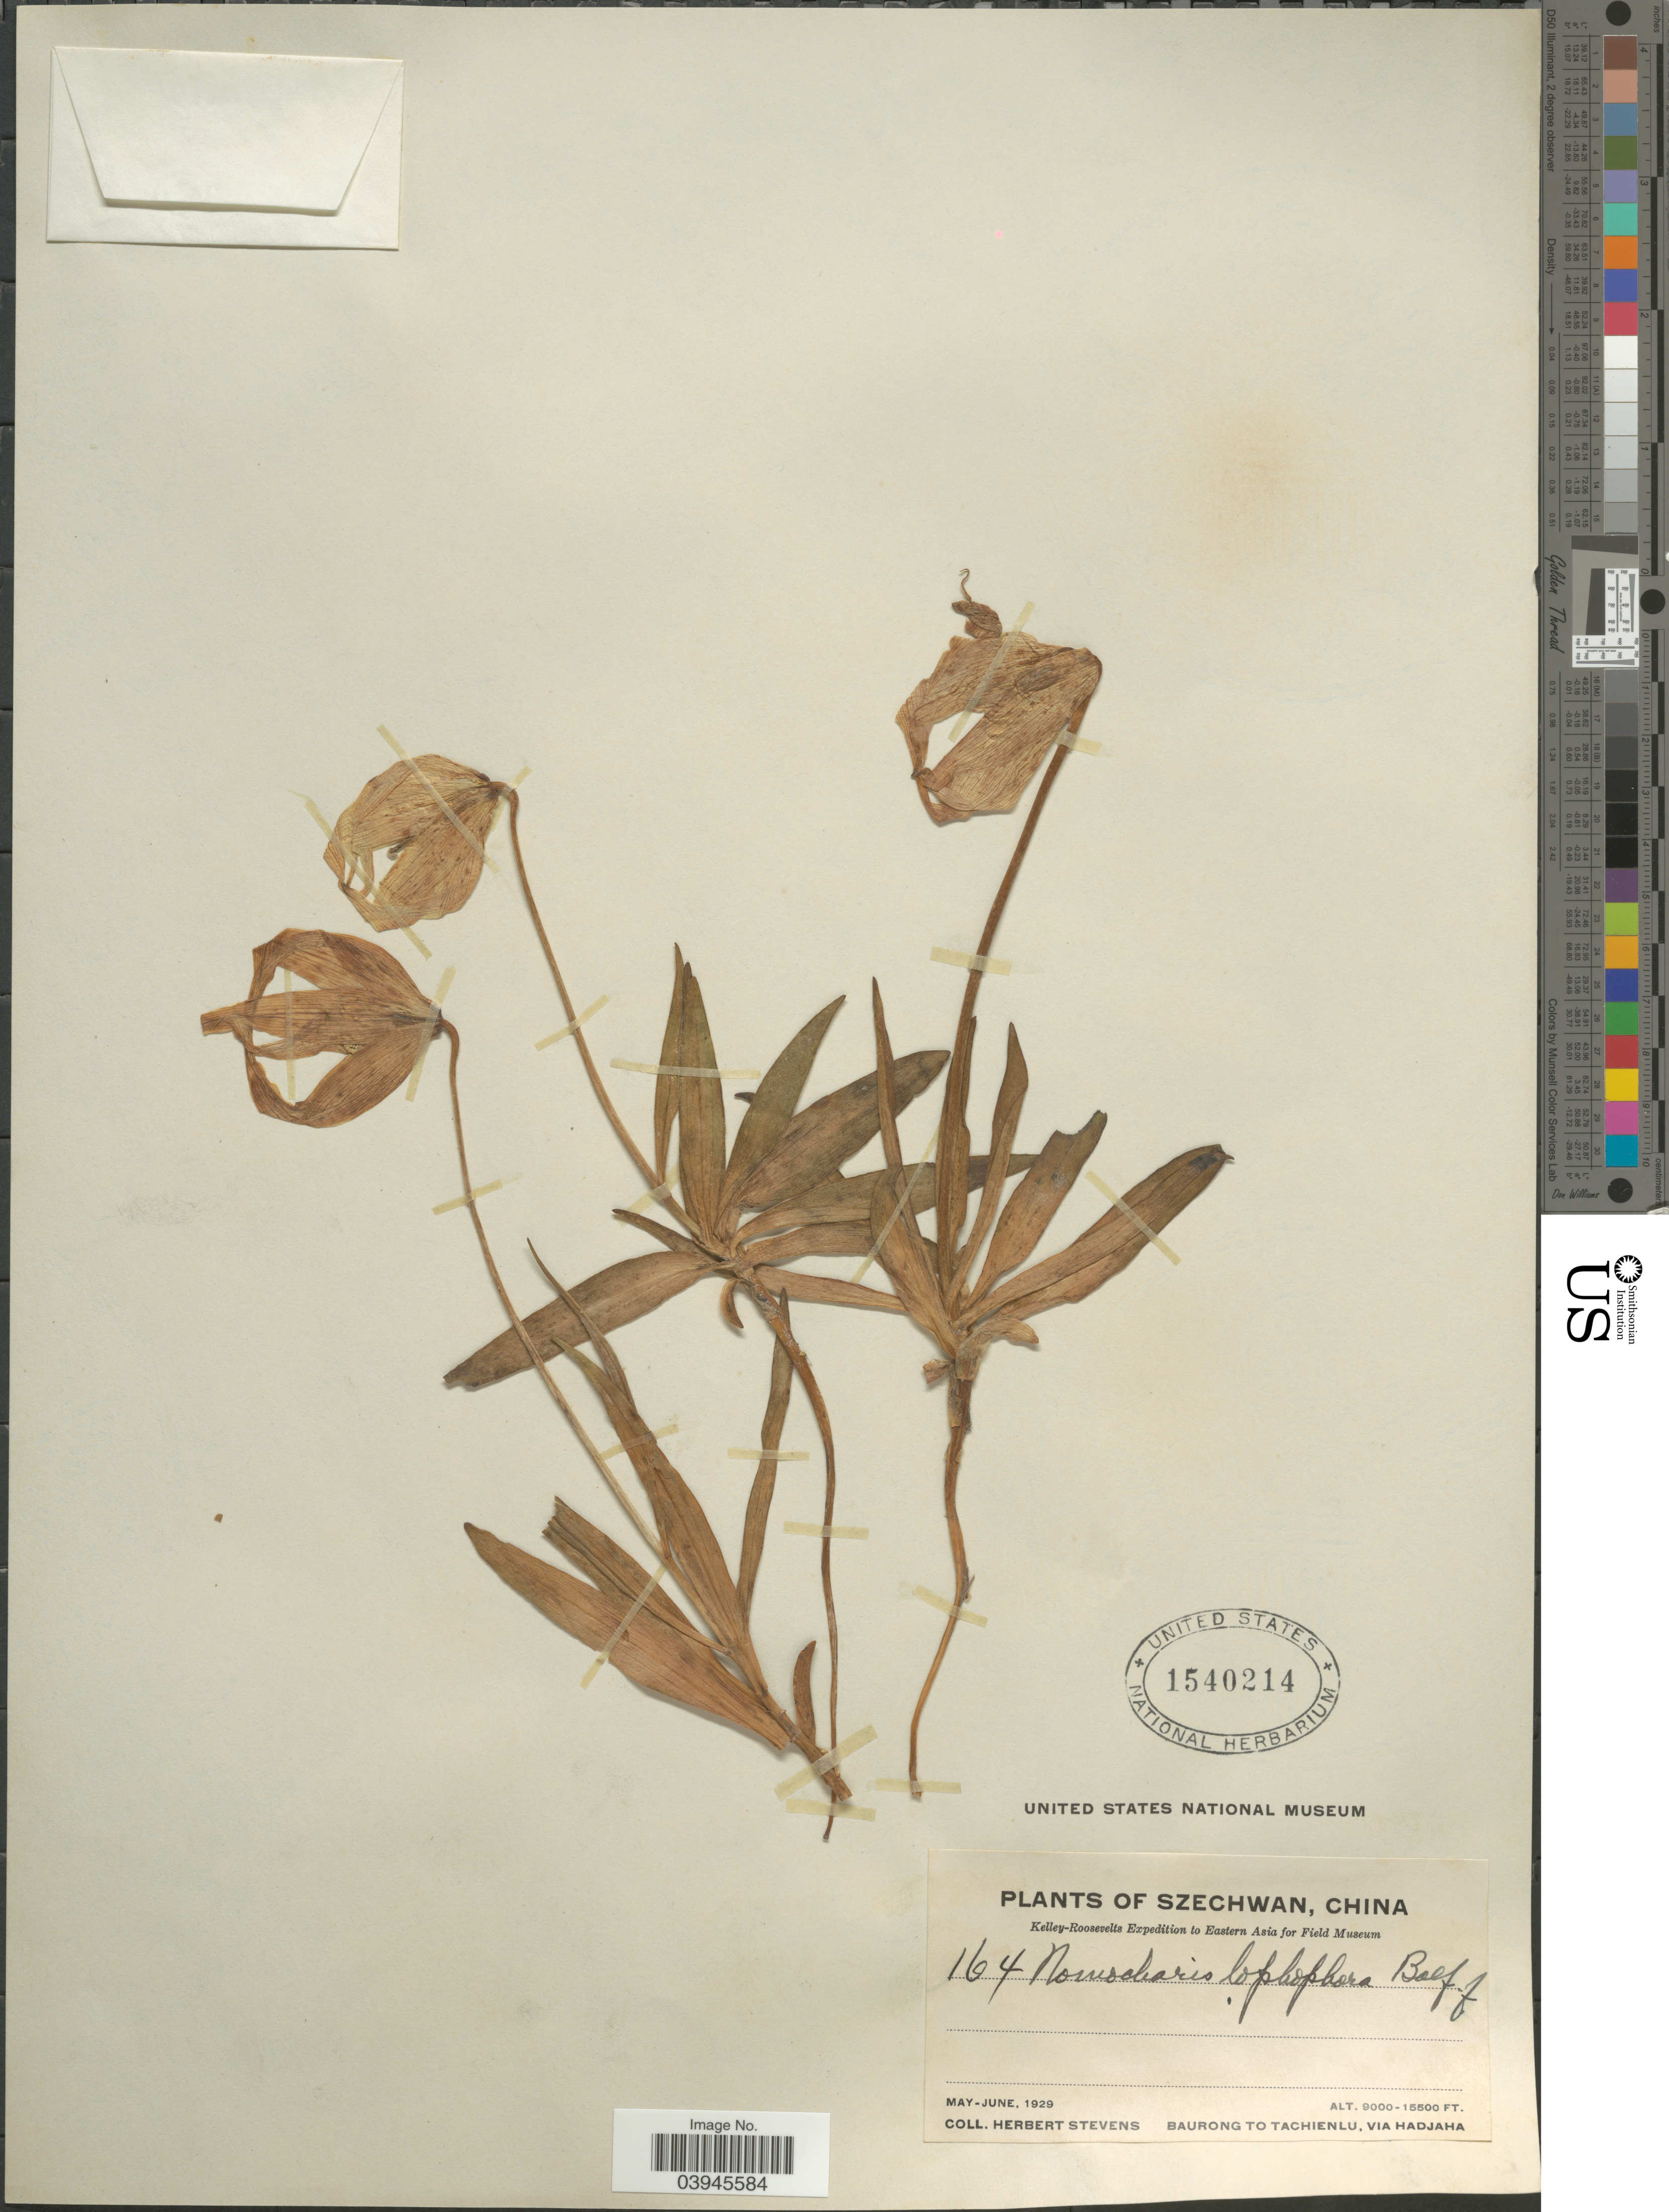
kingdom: Plantae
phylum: Tracheophyta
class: Liliopsida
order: Liliales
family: Liliaceae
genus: Lilium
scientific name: Lilium lophophorum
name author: (Bureau & Franch.) Franch.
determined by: Strong, Mark T., (BOT), Smithsonian Institution - National Museum of Natural History (UNITED STATES)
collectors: H. Stevens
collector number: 164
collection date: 1929-05/1929-06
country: China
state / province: Sichuan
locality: Szechwan. Eastern Asia for Field Museum. Baurong to Tachienlu, via Hadjaha.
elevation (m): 2743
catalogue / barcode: US 1540214